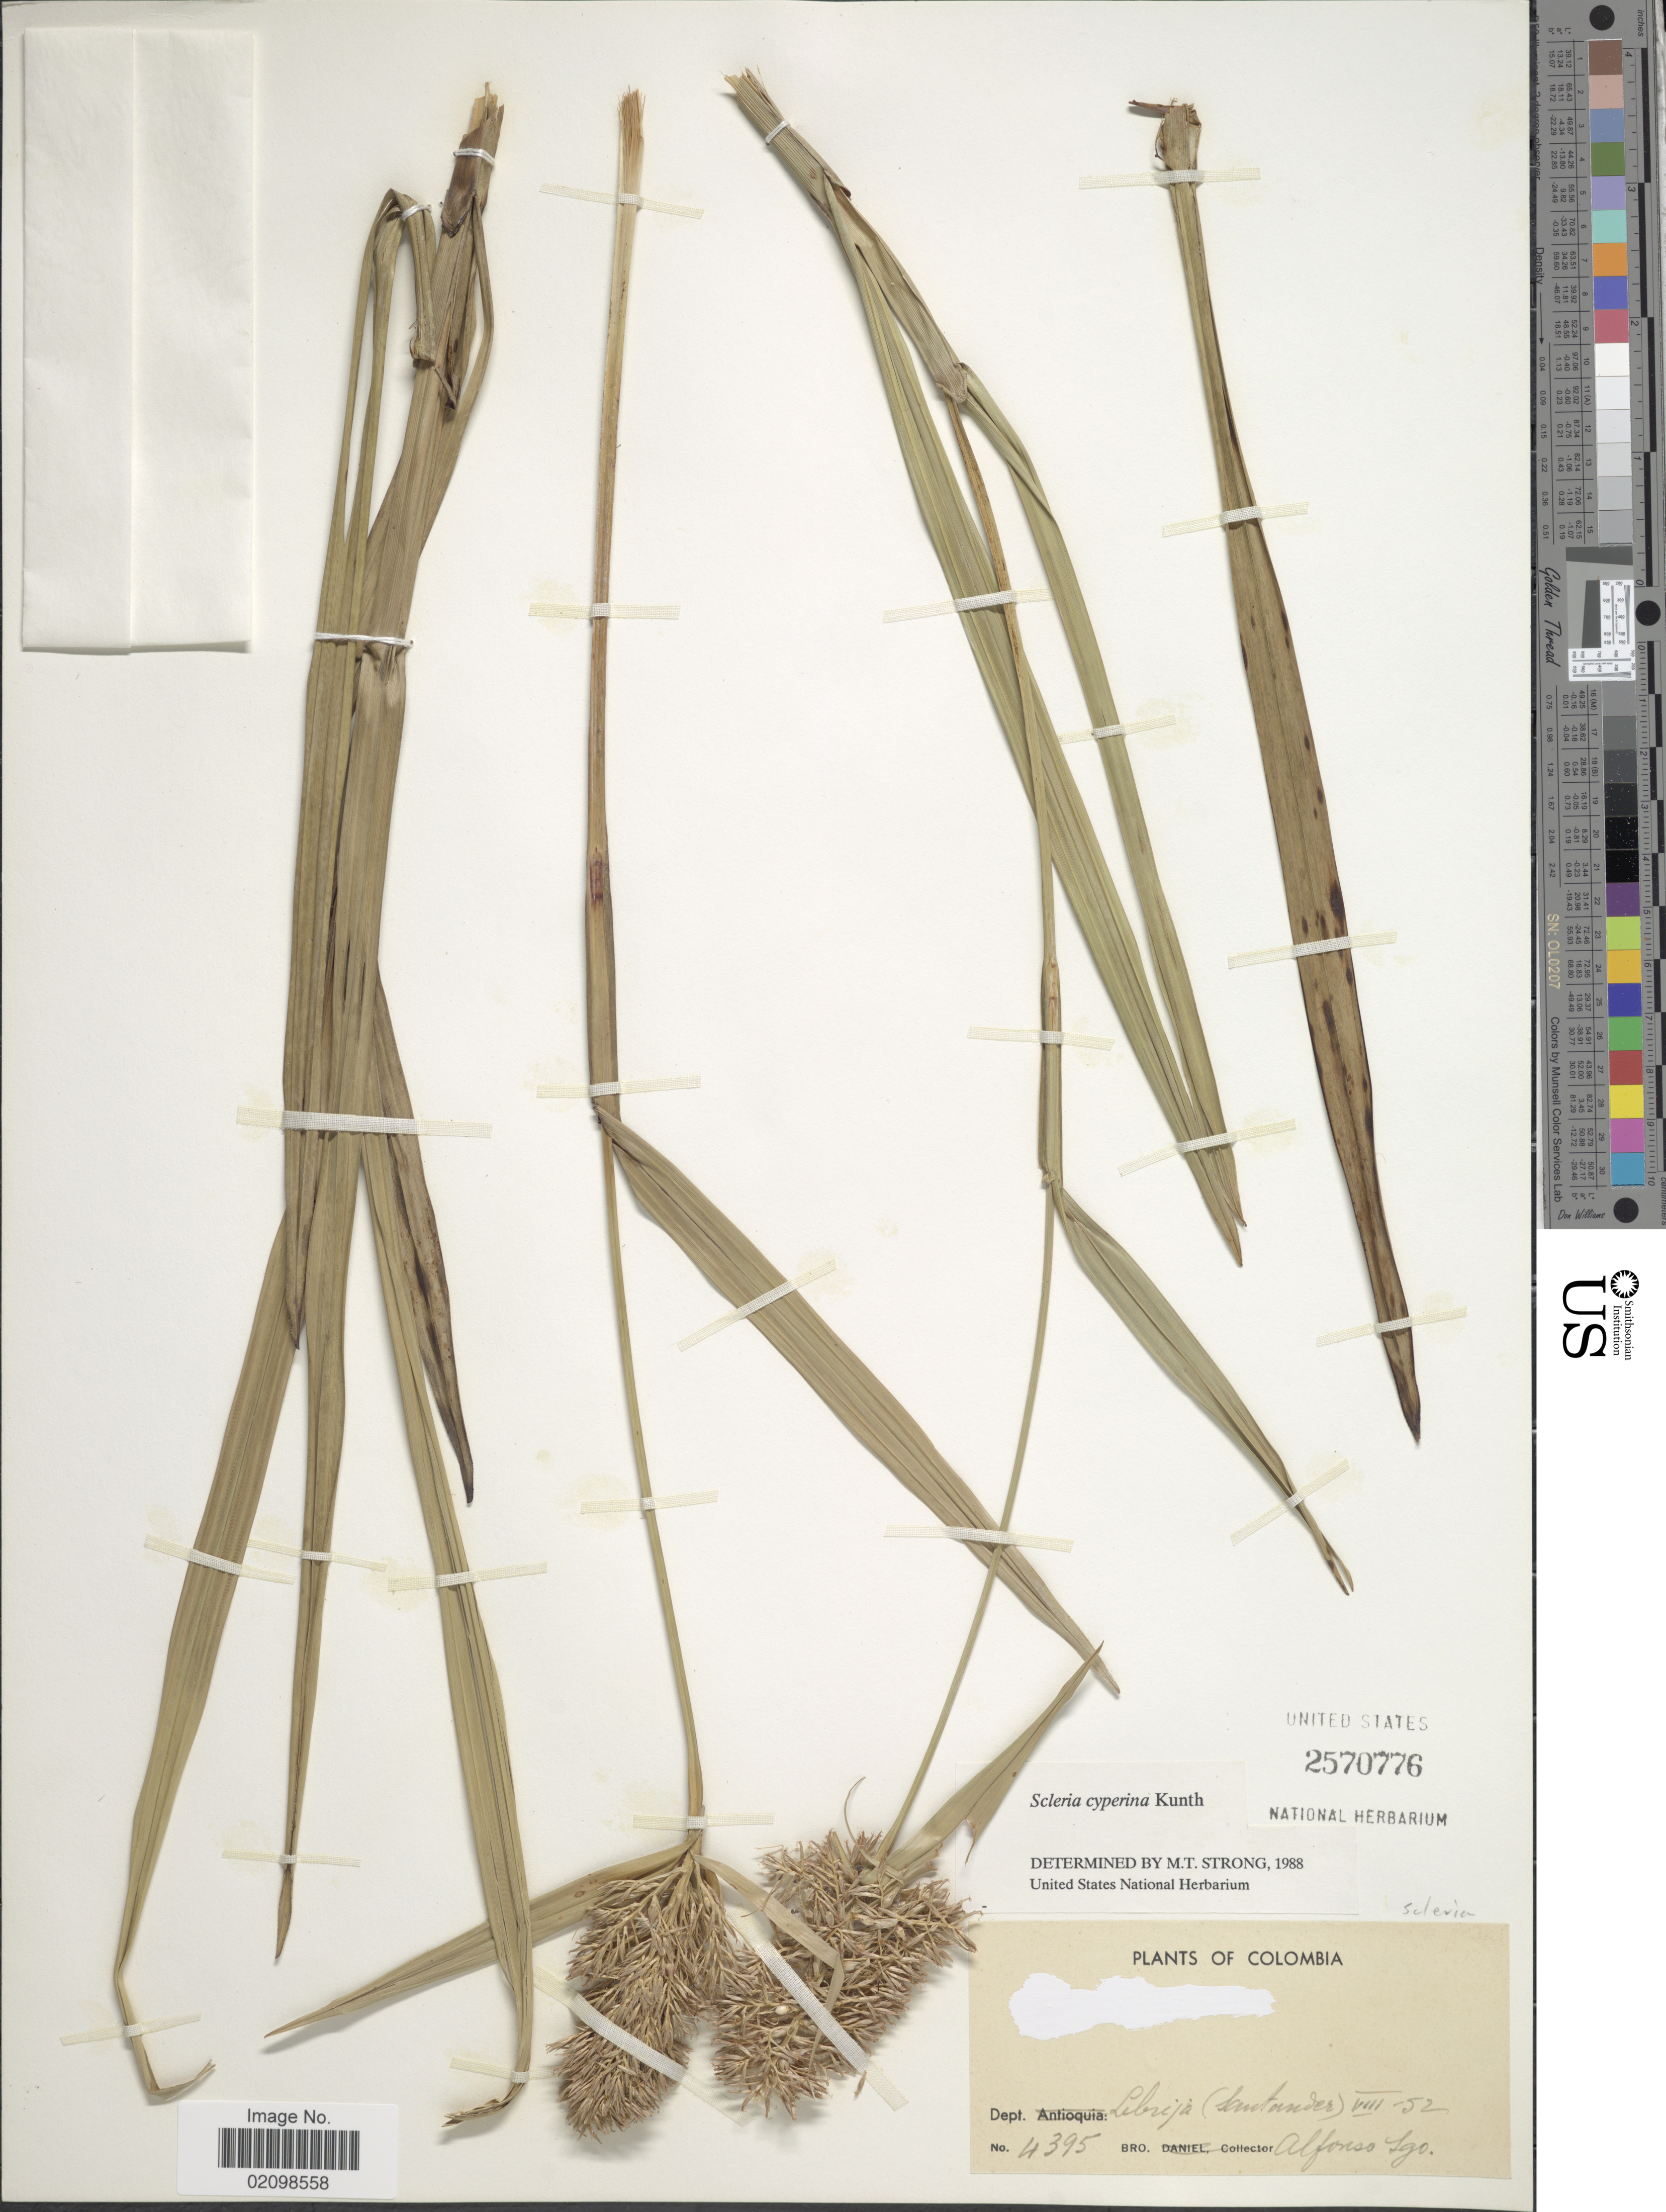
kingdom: Plantae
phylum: Tracheophyta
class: Liliopsida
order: Poales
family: Cyperaceae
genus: Scleria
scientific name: Scleria cyperina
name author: Willd. ex Kunth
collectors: A. Igo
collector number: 4395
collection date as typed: Transcribed d/m/y: /8/52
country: Colombia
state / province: Santander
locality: Dept. Lebrija (Santander).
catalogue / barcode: US 2570776